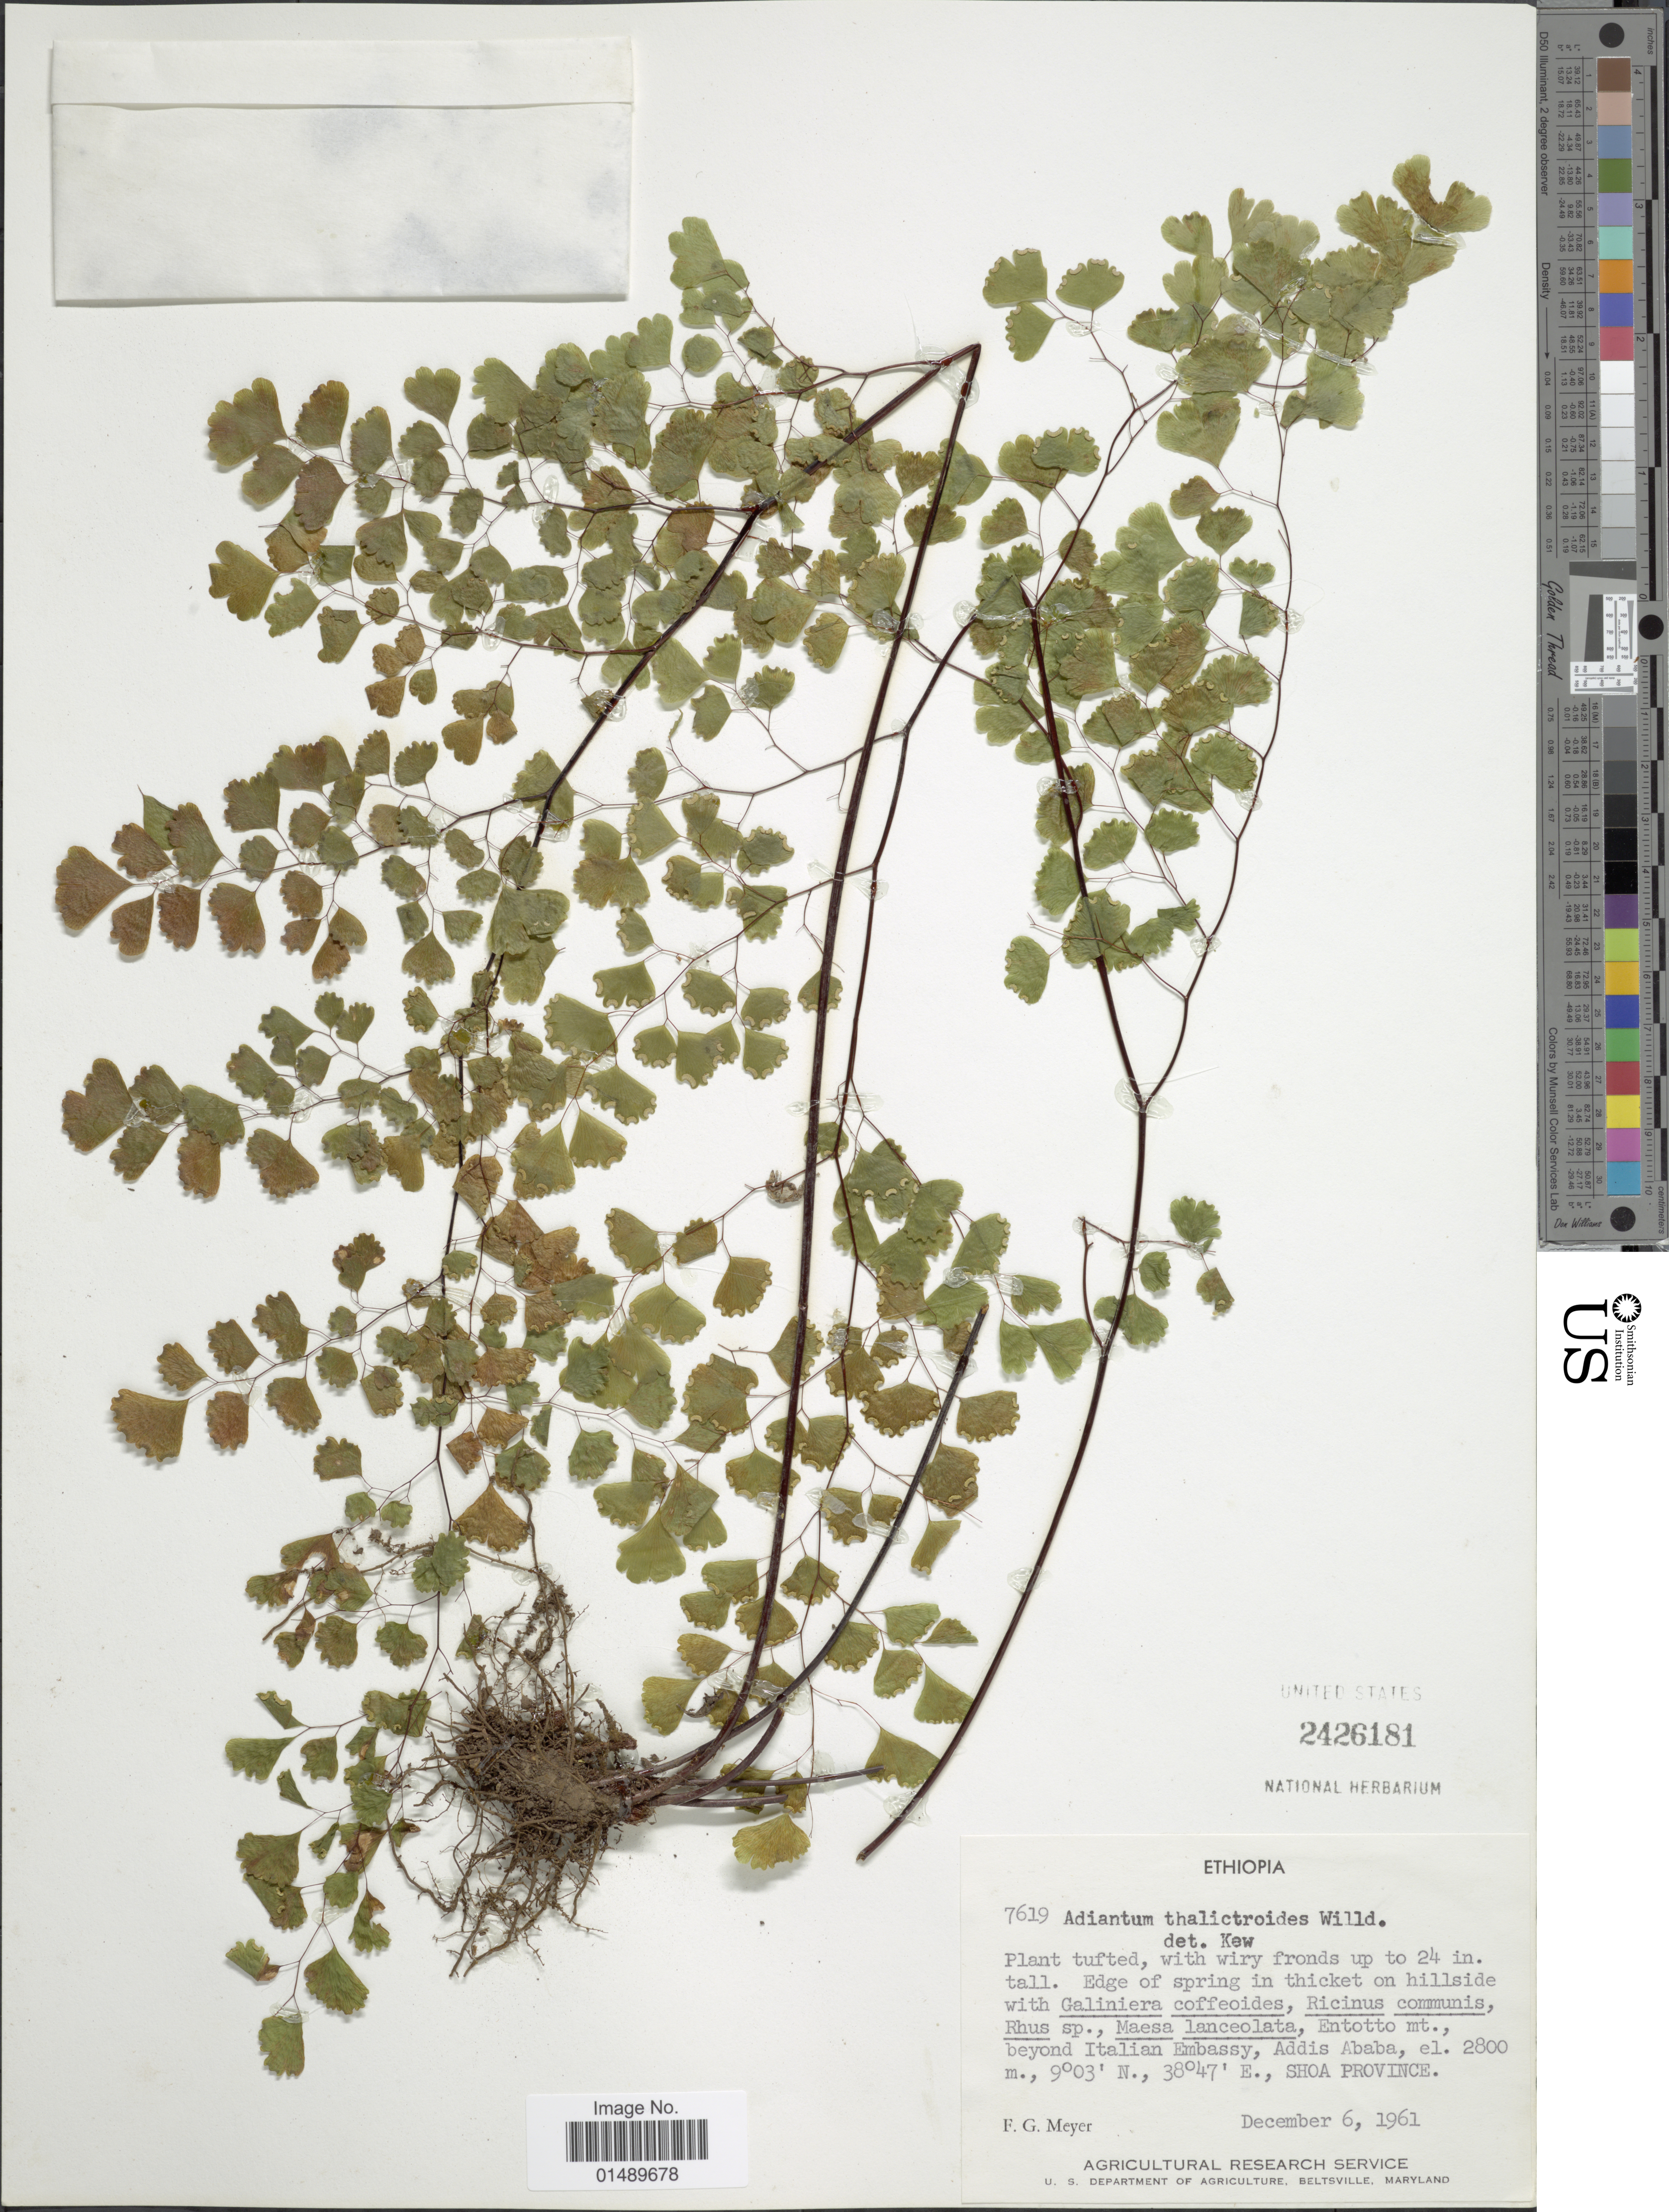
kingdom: Plantae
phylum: Tracheophyta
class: Polypodiopsida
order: Polypodiales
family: Pteridaceae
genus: Adiantum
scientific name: Adiantum thalictroides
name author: Willd. ex Schltdl.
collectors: F. G. Meyer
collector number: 7619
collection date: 1961-12-06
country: Ethiopia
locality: Ethiopia, Entotto mt., beyond Italian Embassy, Addis Ababa, Shoa Province.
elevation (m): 2800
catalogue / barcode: US 2426181